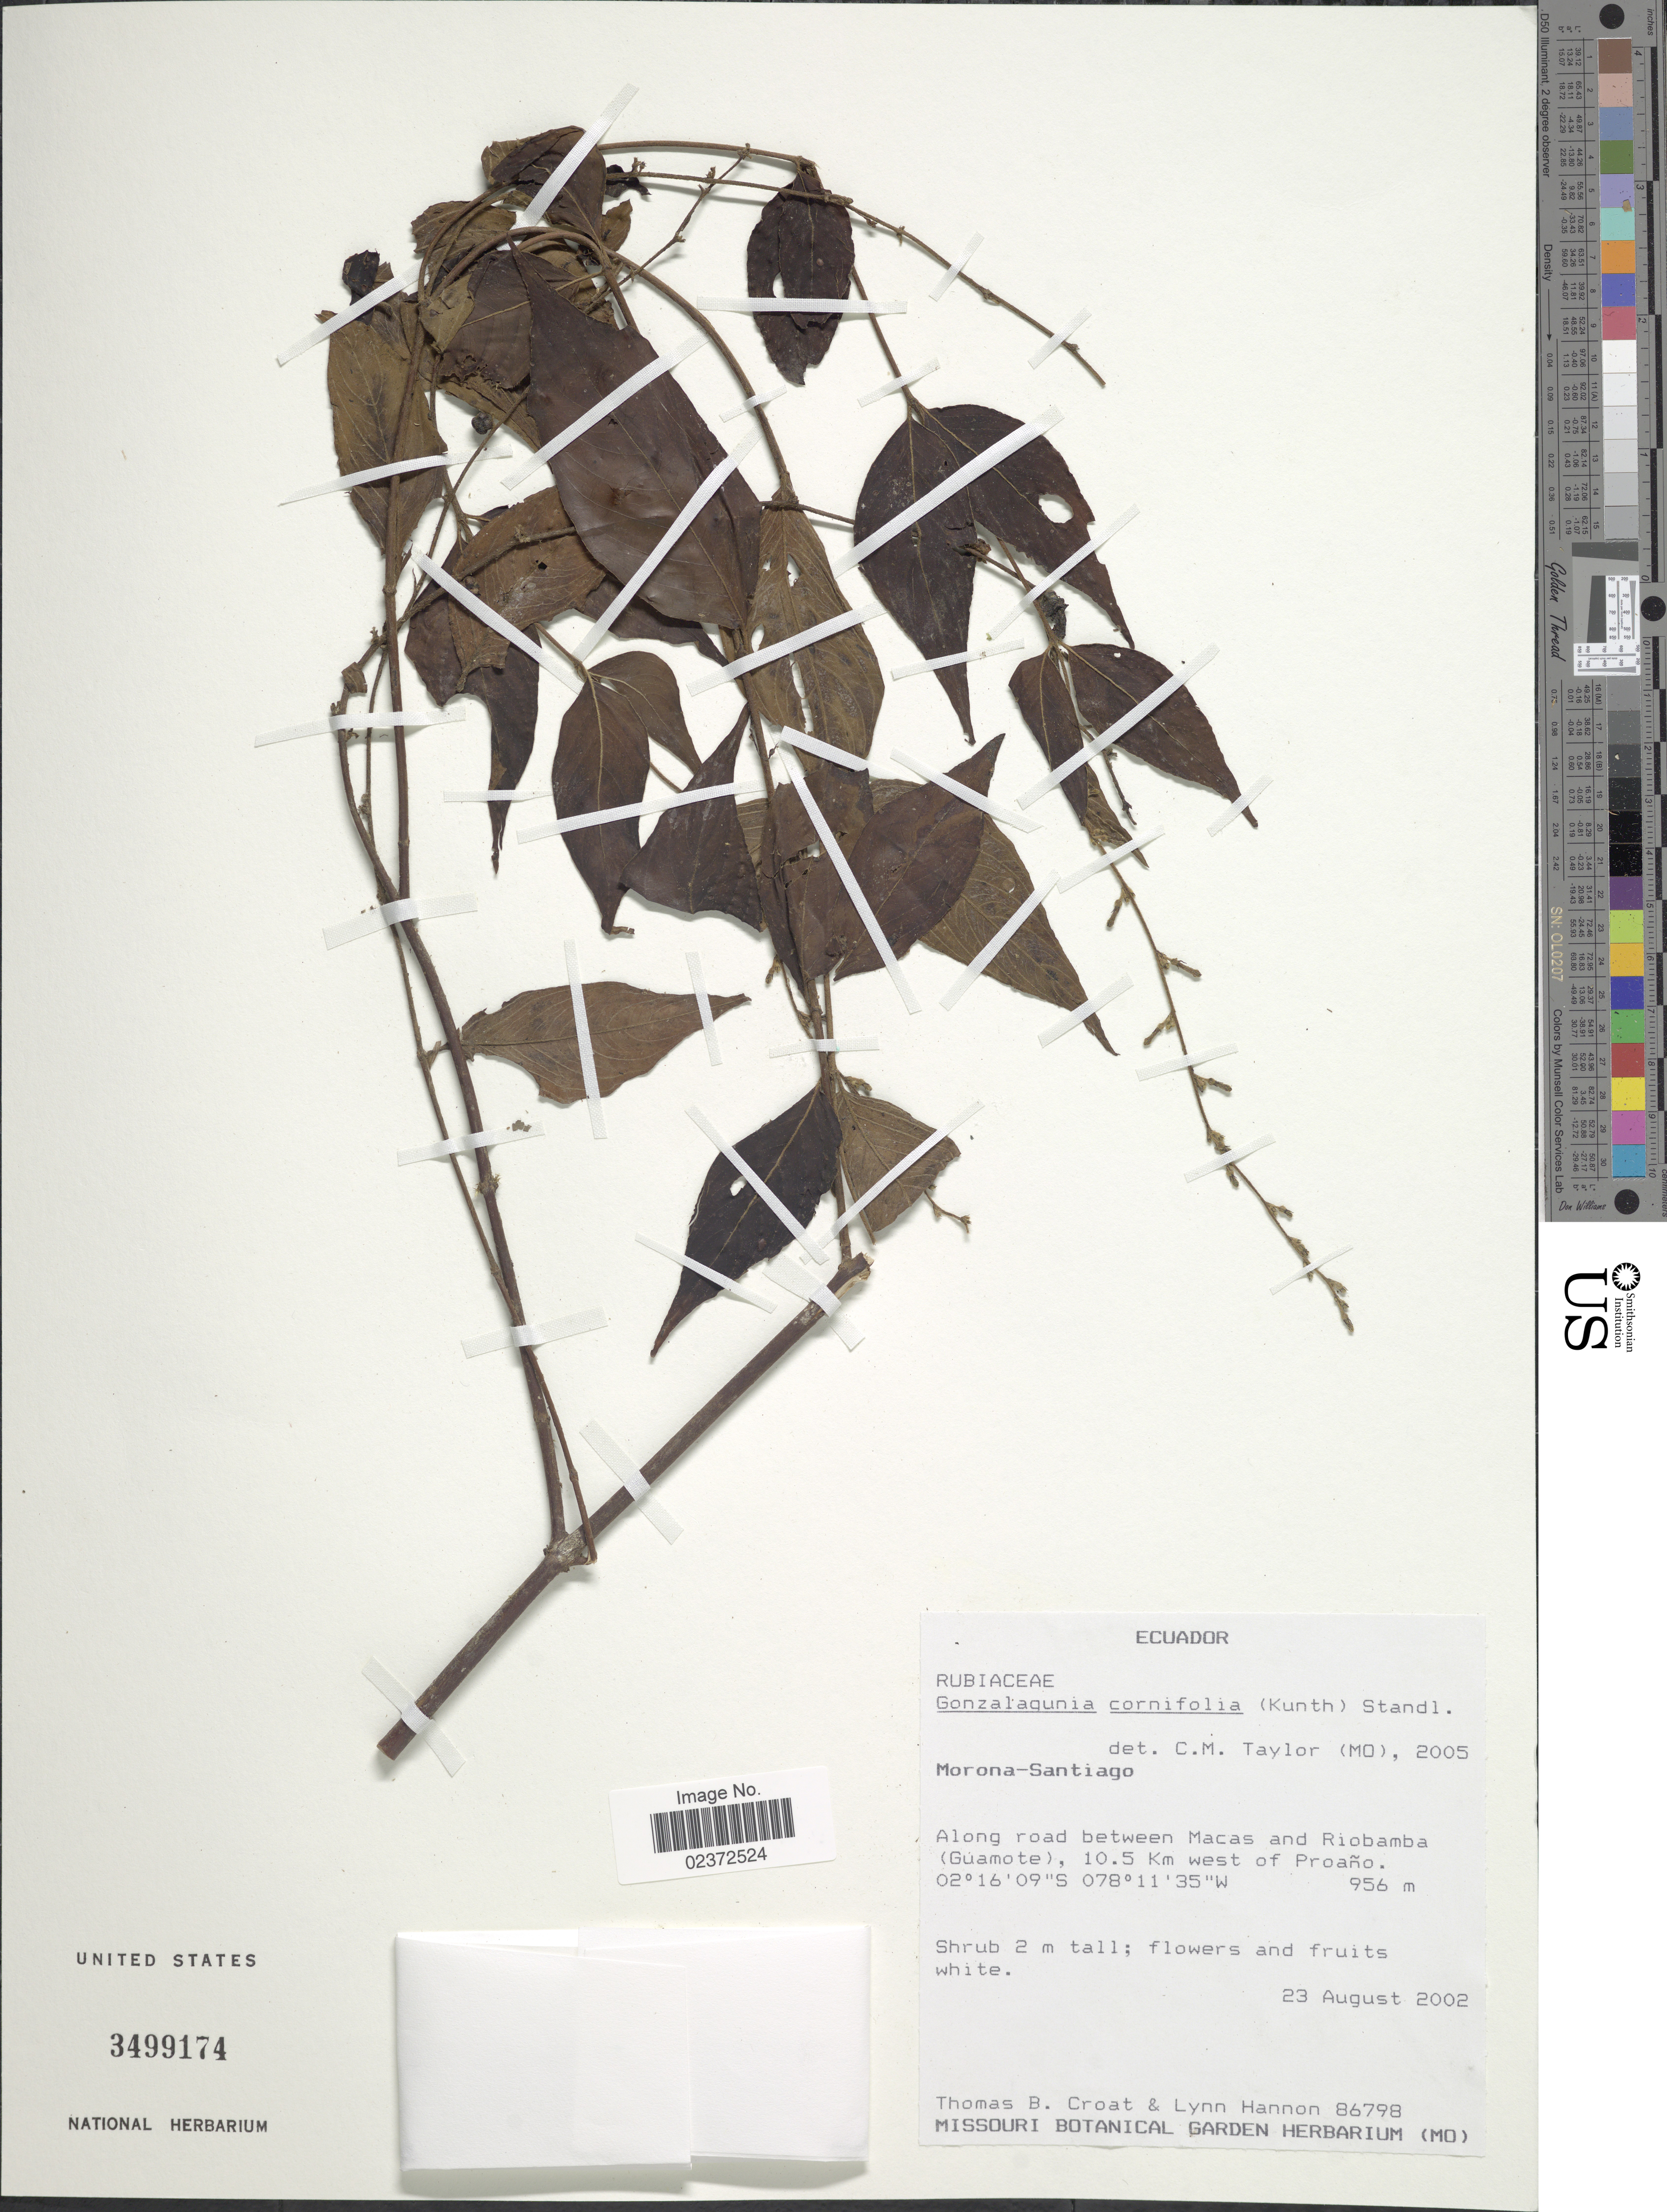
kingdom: Plantae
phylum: Tracheophyta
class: Magnoliopsida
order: Gentianales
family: Rubiaceae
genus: Gonzalagunia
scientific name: Gonzalagunia cornifolia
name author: (Kunth) Standl.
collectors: T. B. Croat & L. Hannon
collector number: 86798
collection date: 2002-08-23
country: Ecuador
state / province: Morona-Santiago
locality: Along road between Macas and Riobamba (Guamote), 10.5 K west of Proaño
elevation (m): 956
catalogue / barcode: US 3499174